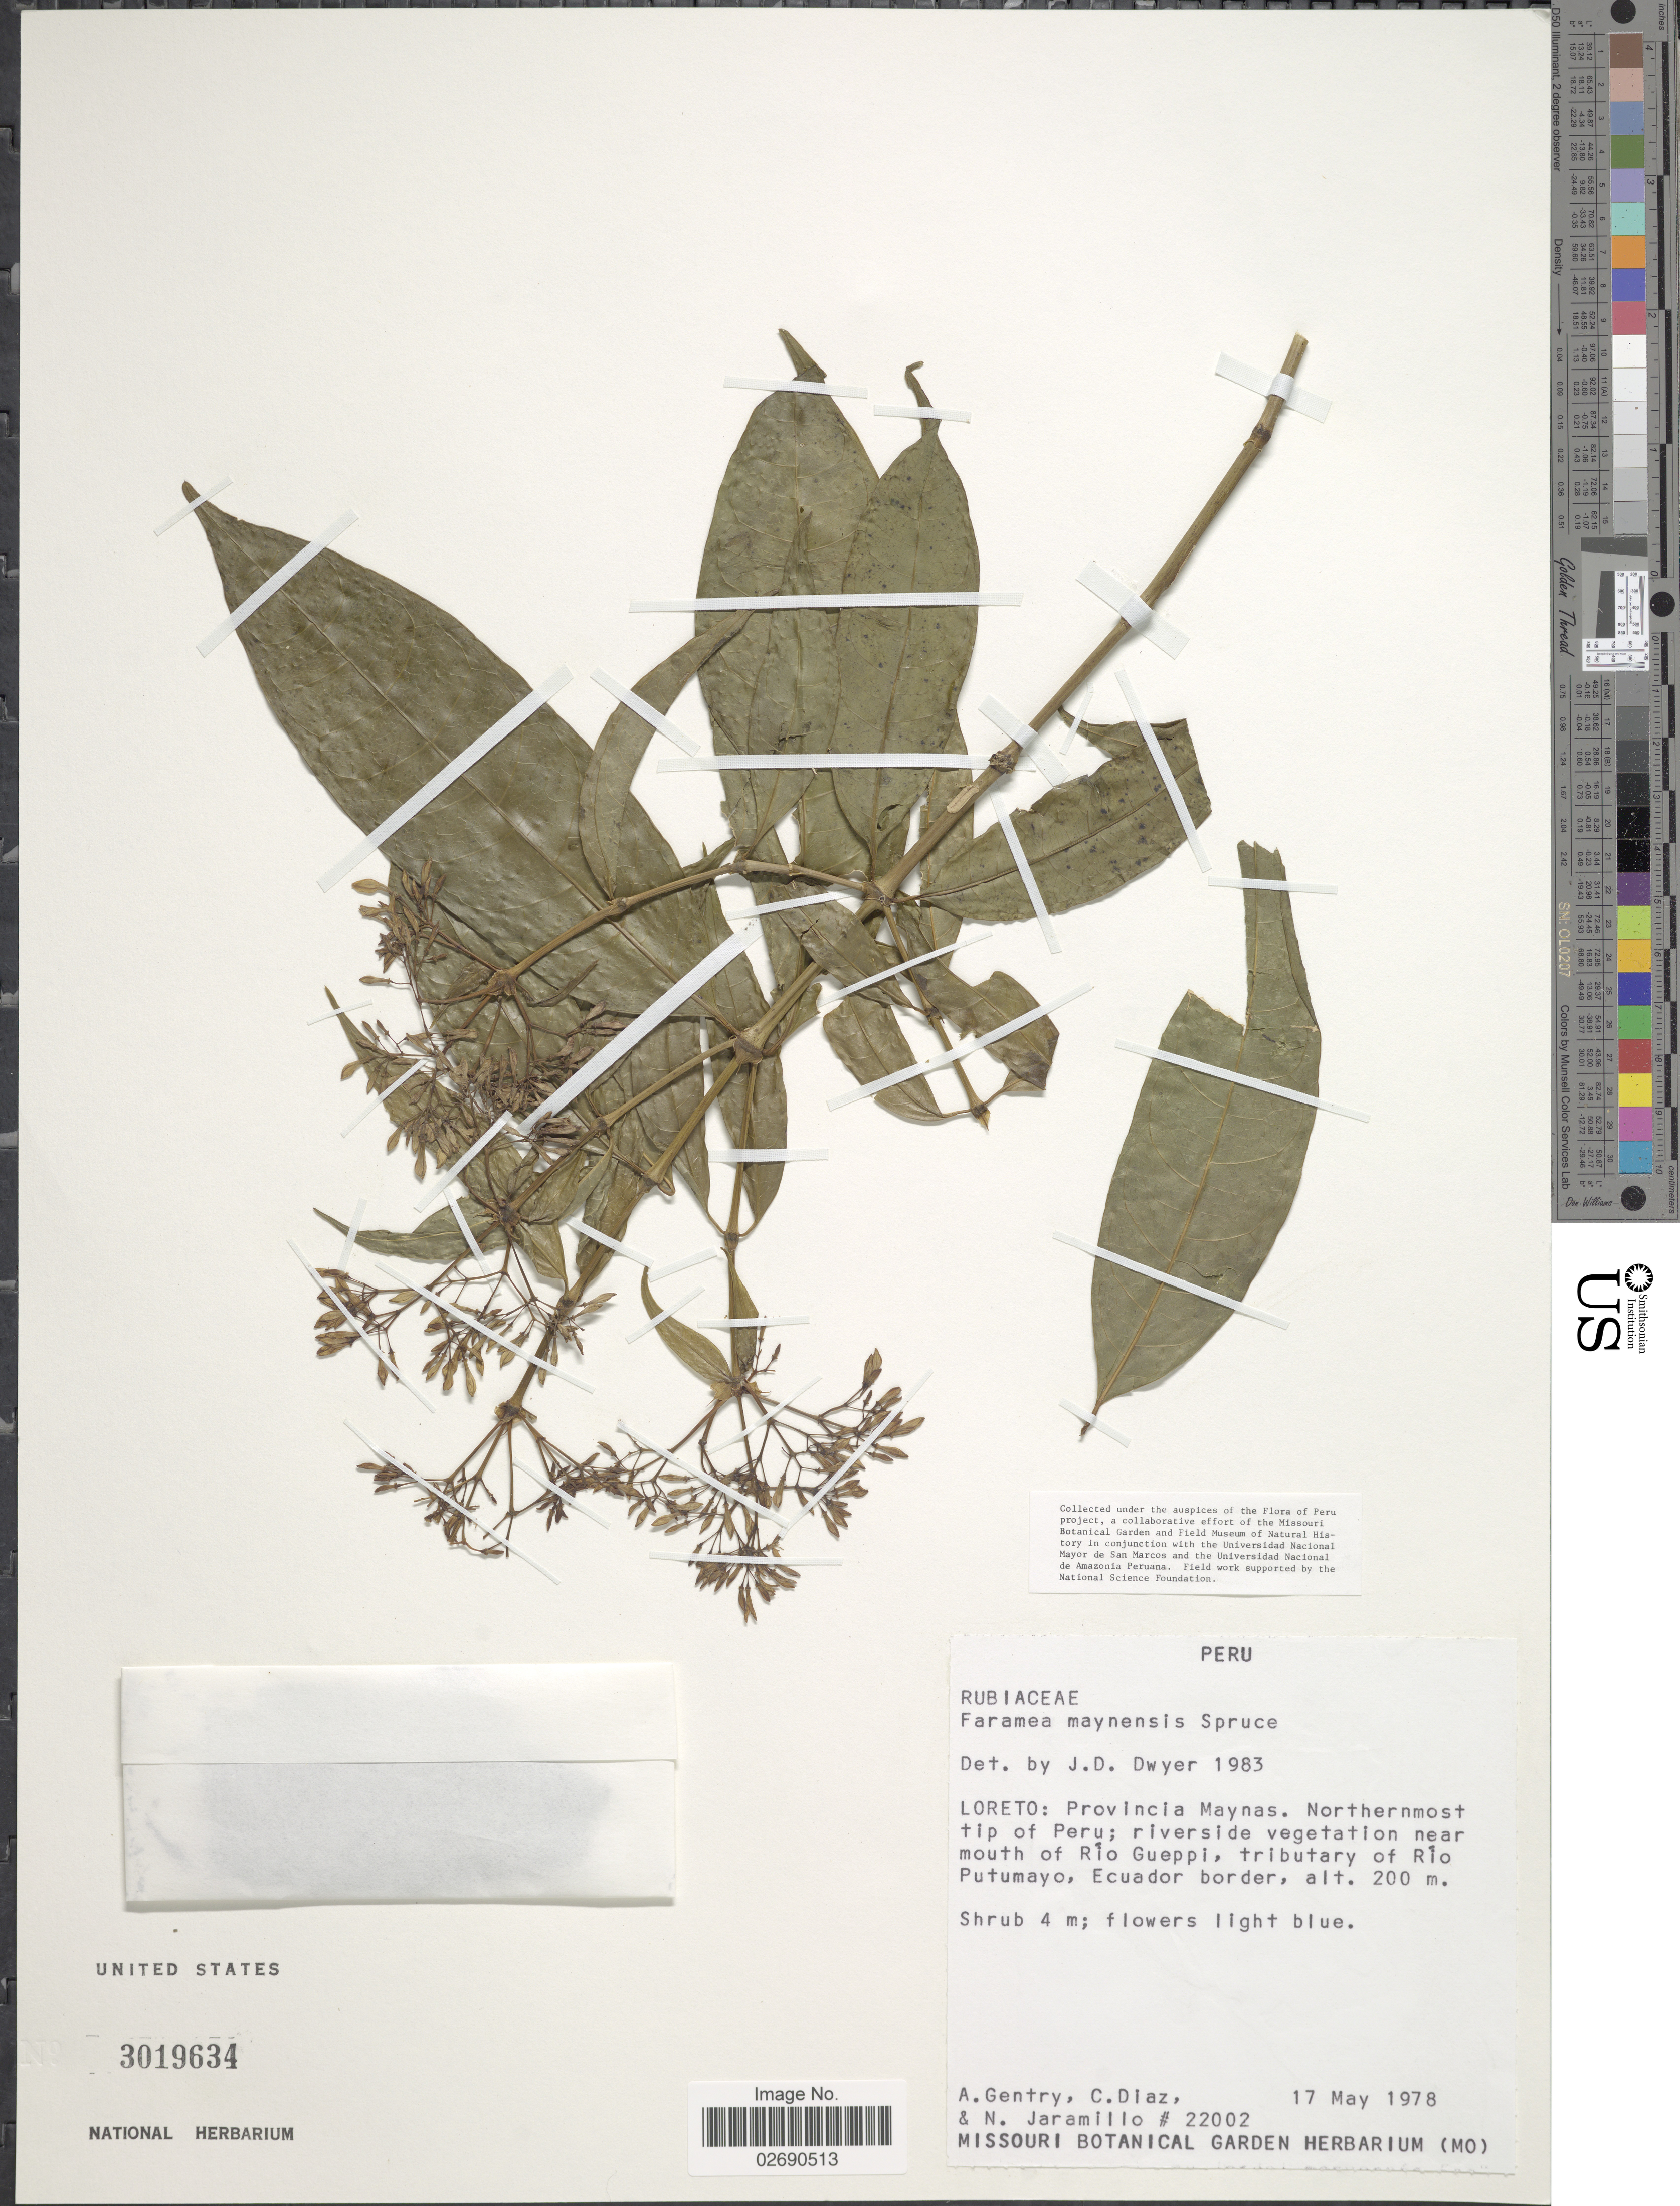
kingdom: Plantae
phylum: Tracheophyta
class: Magnoliopsida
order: Gentianales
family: Rubiaceae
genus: Faramea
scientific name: Faramea maynensis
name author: Spruce ex Rusby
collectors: A. H. Gentry, C. Díaz & N. Jaramillo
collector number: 22002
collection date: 1978-05-17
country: Peru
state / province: Loreto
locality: Provincia Maynas, Northernmost tip of Peru; riverside vegetation near mouth of Rio Gueppi, tributary of Rio Putumayo, Ecuador border.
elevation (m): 200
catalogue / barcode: US 3019634